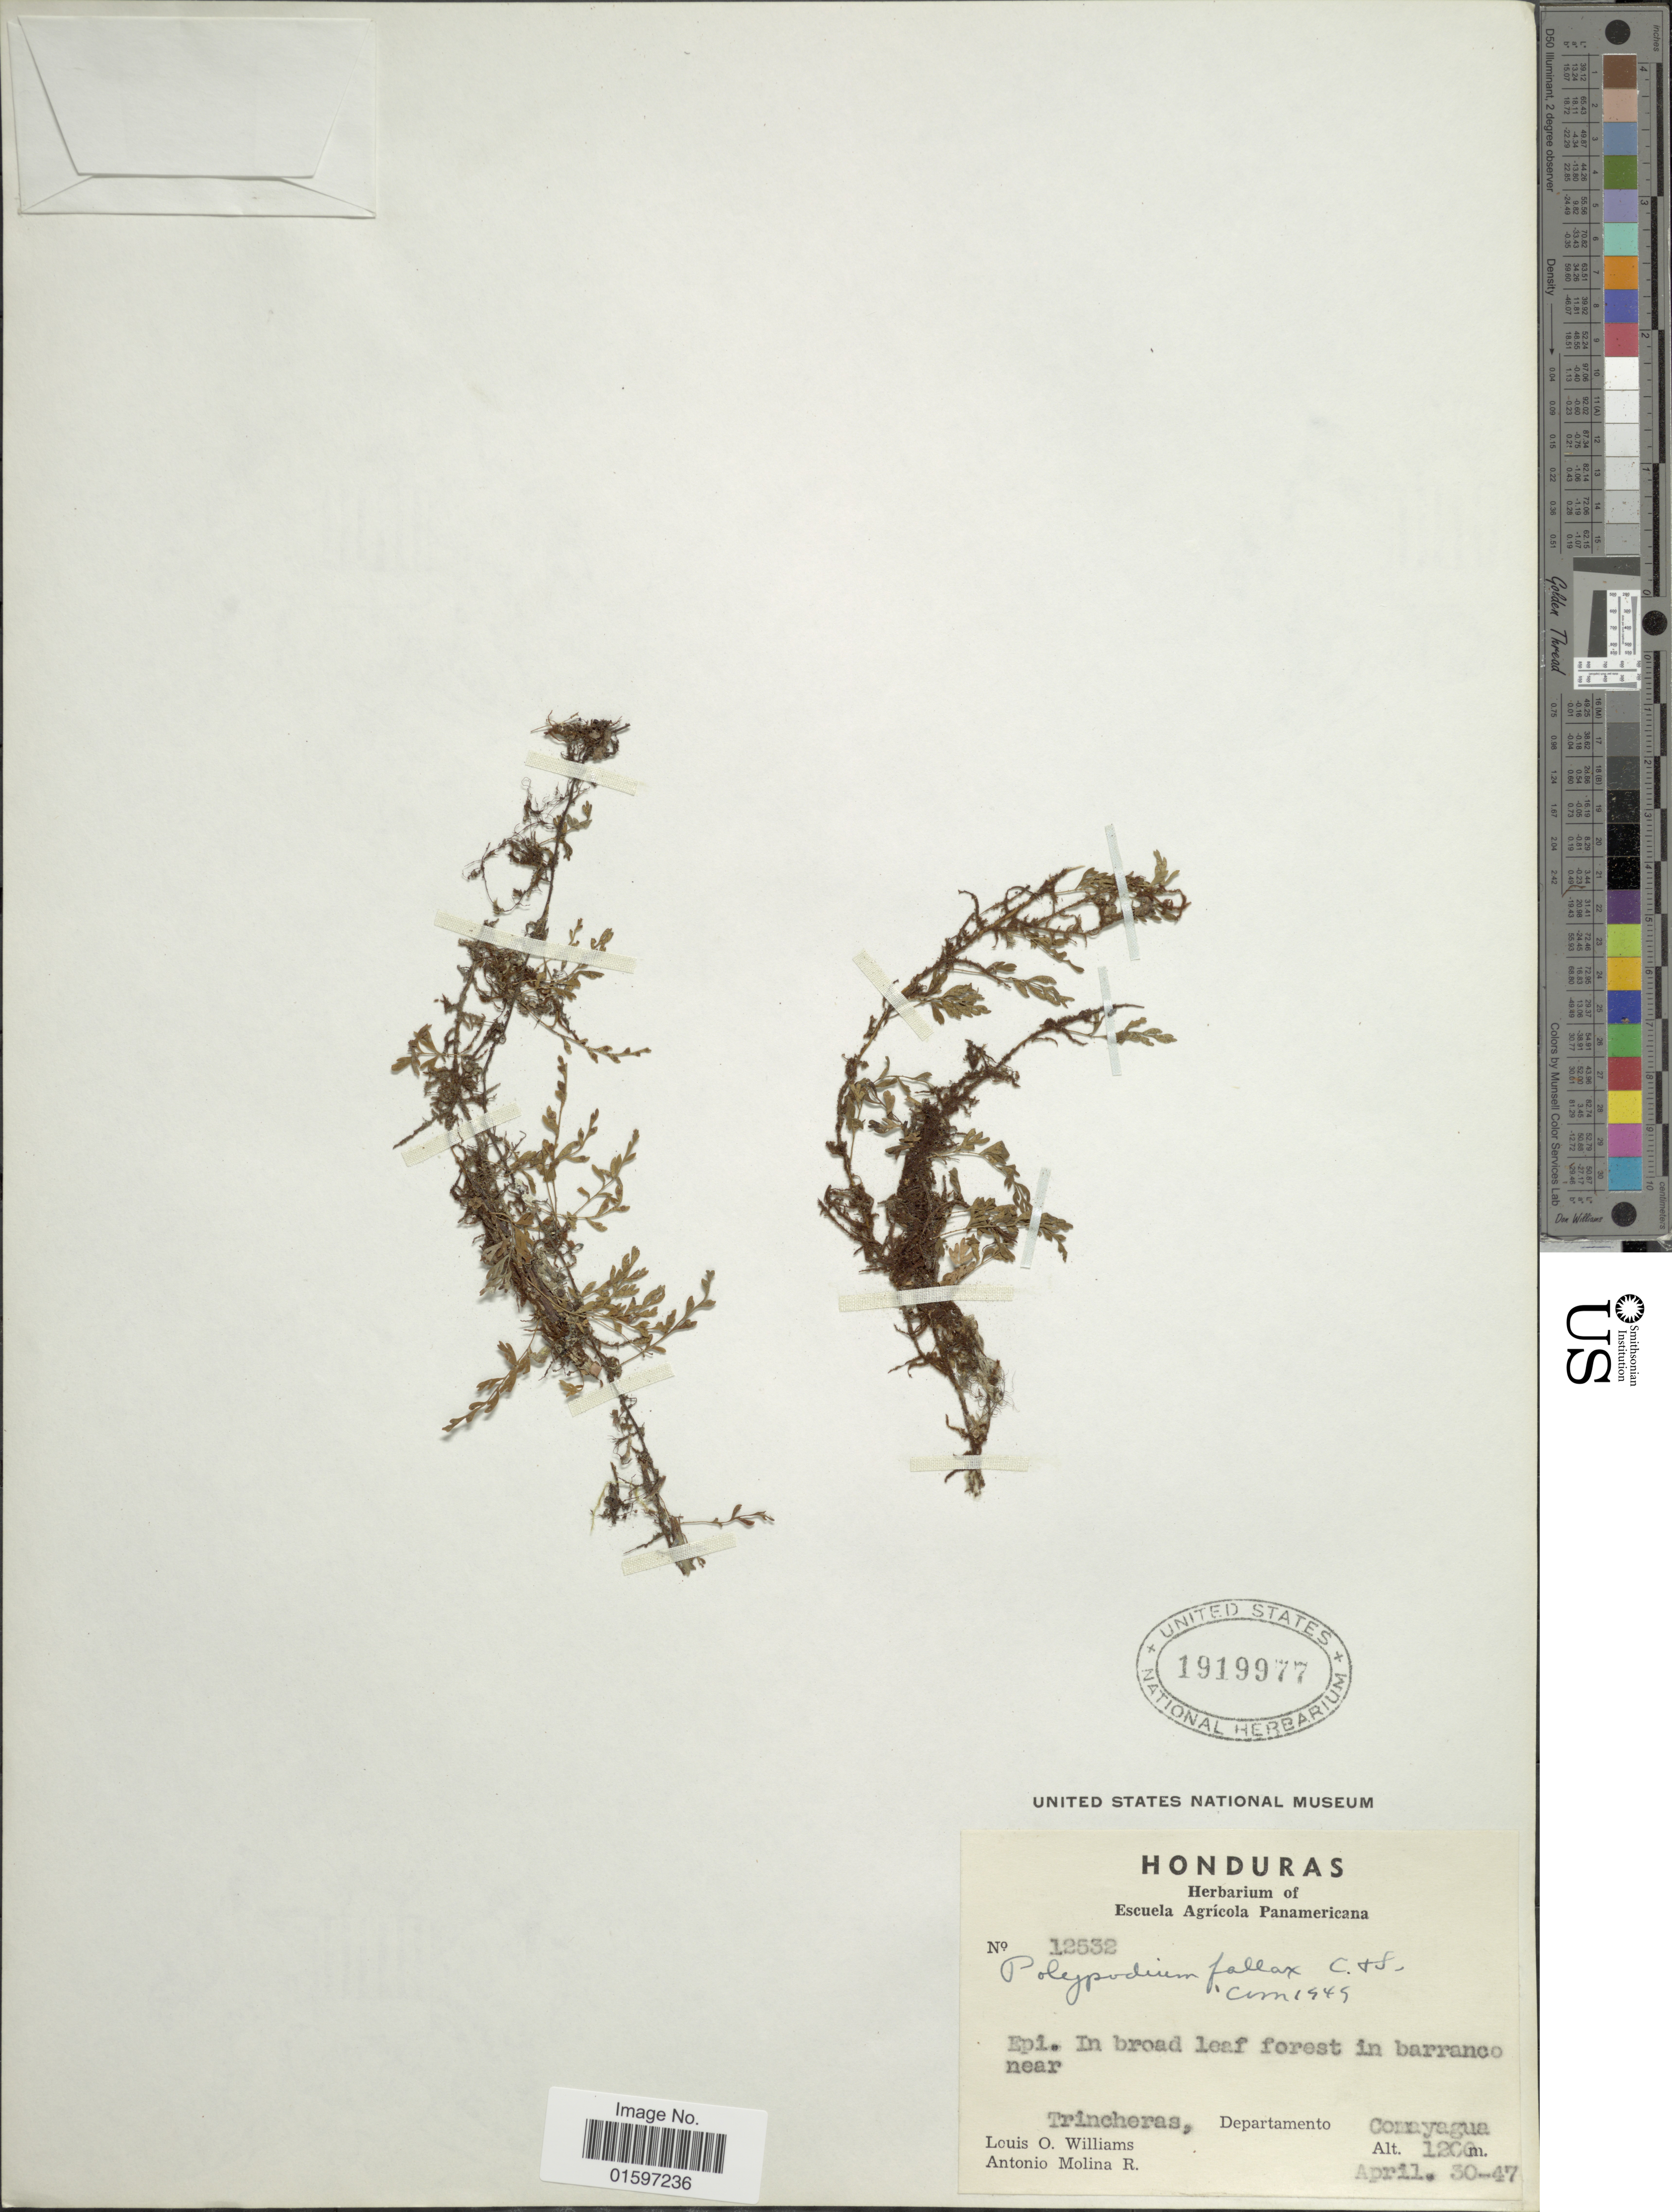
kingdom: Plantae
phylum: Tracheophyta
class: Polypodiopsida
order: Polypodiales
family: Polypodiaceae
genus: Pleopeltis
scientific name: Pleopeltis fallax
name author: (Schltdl. & Cham.) Mickel & Beitel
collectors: L. O. Williams & A. Molina R.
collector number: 12532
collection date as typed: Transcribed d/m/y: 30/4/47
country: Honduras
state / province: Comayagua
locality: In bread leaf forest in barranco near Trincheras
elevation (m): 1200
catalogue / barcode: US 1919977